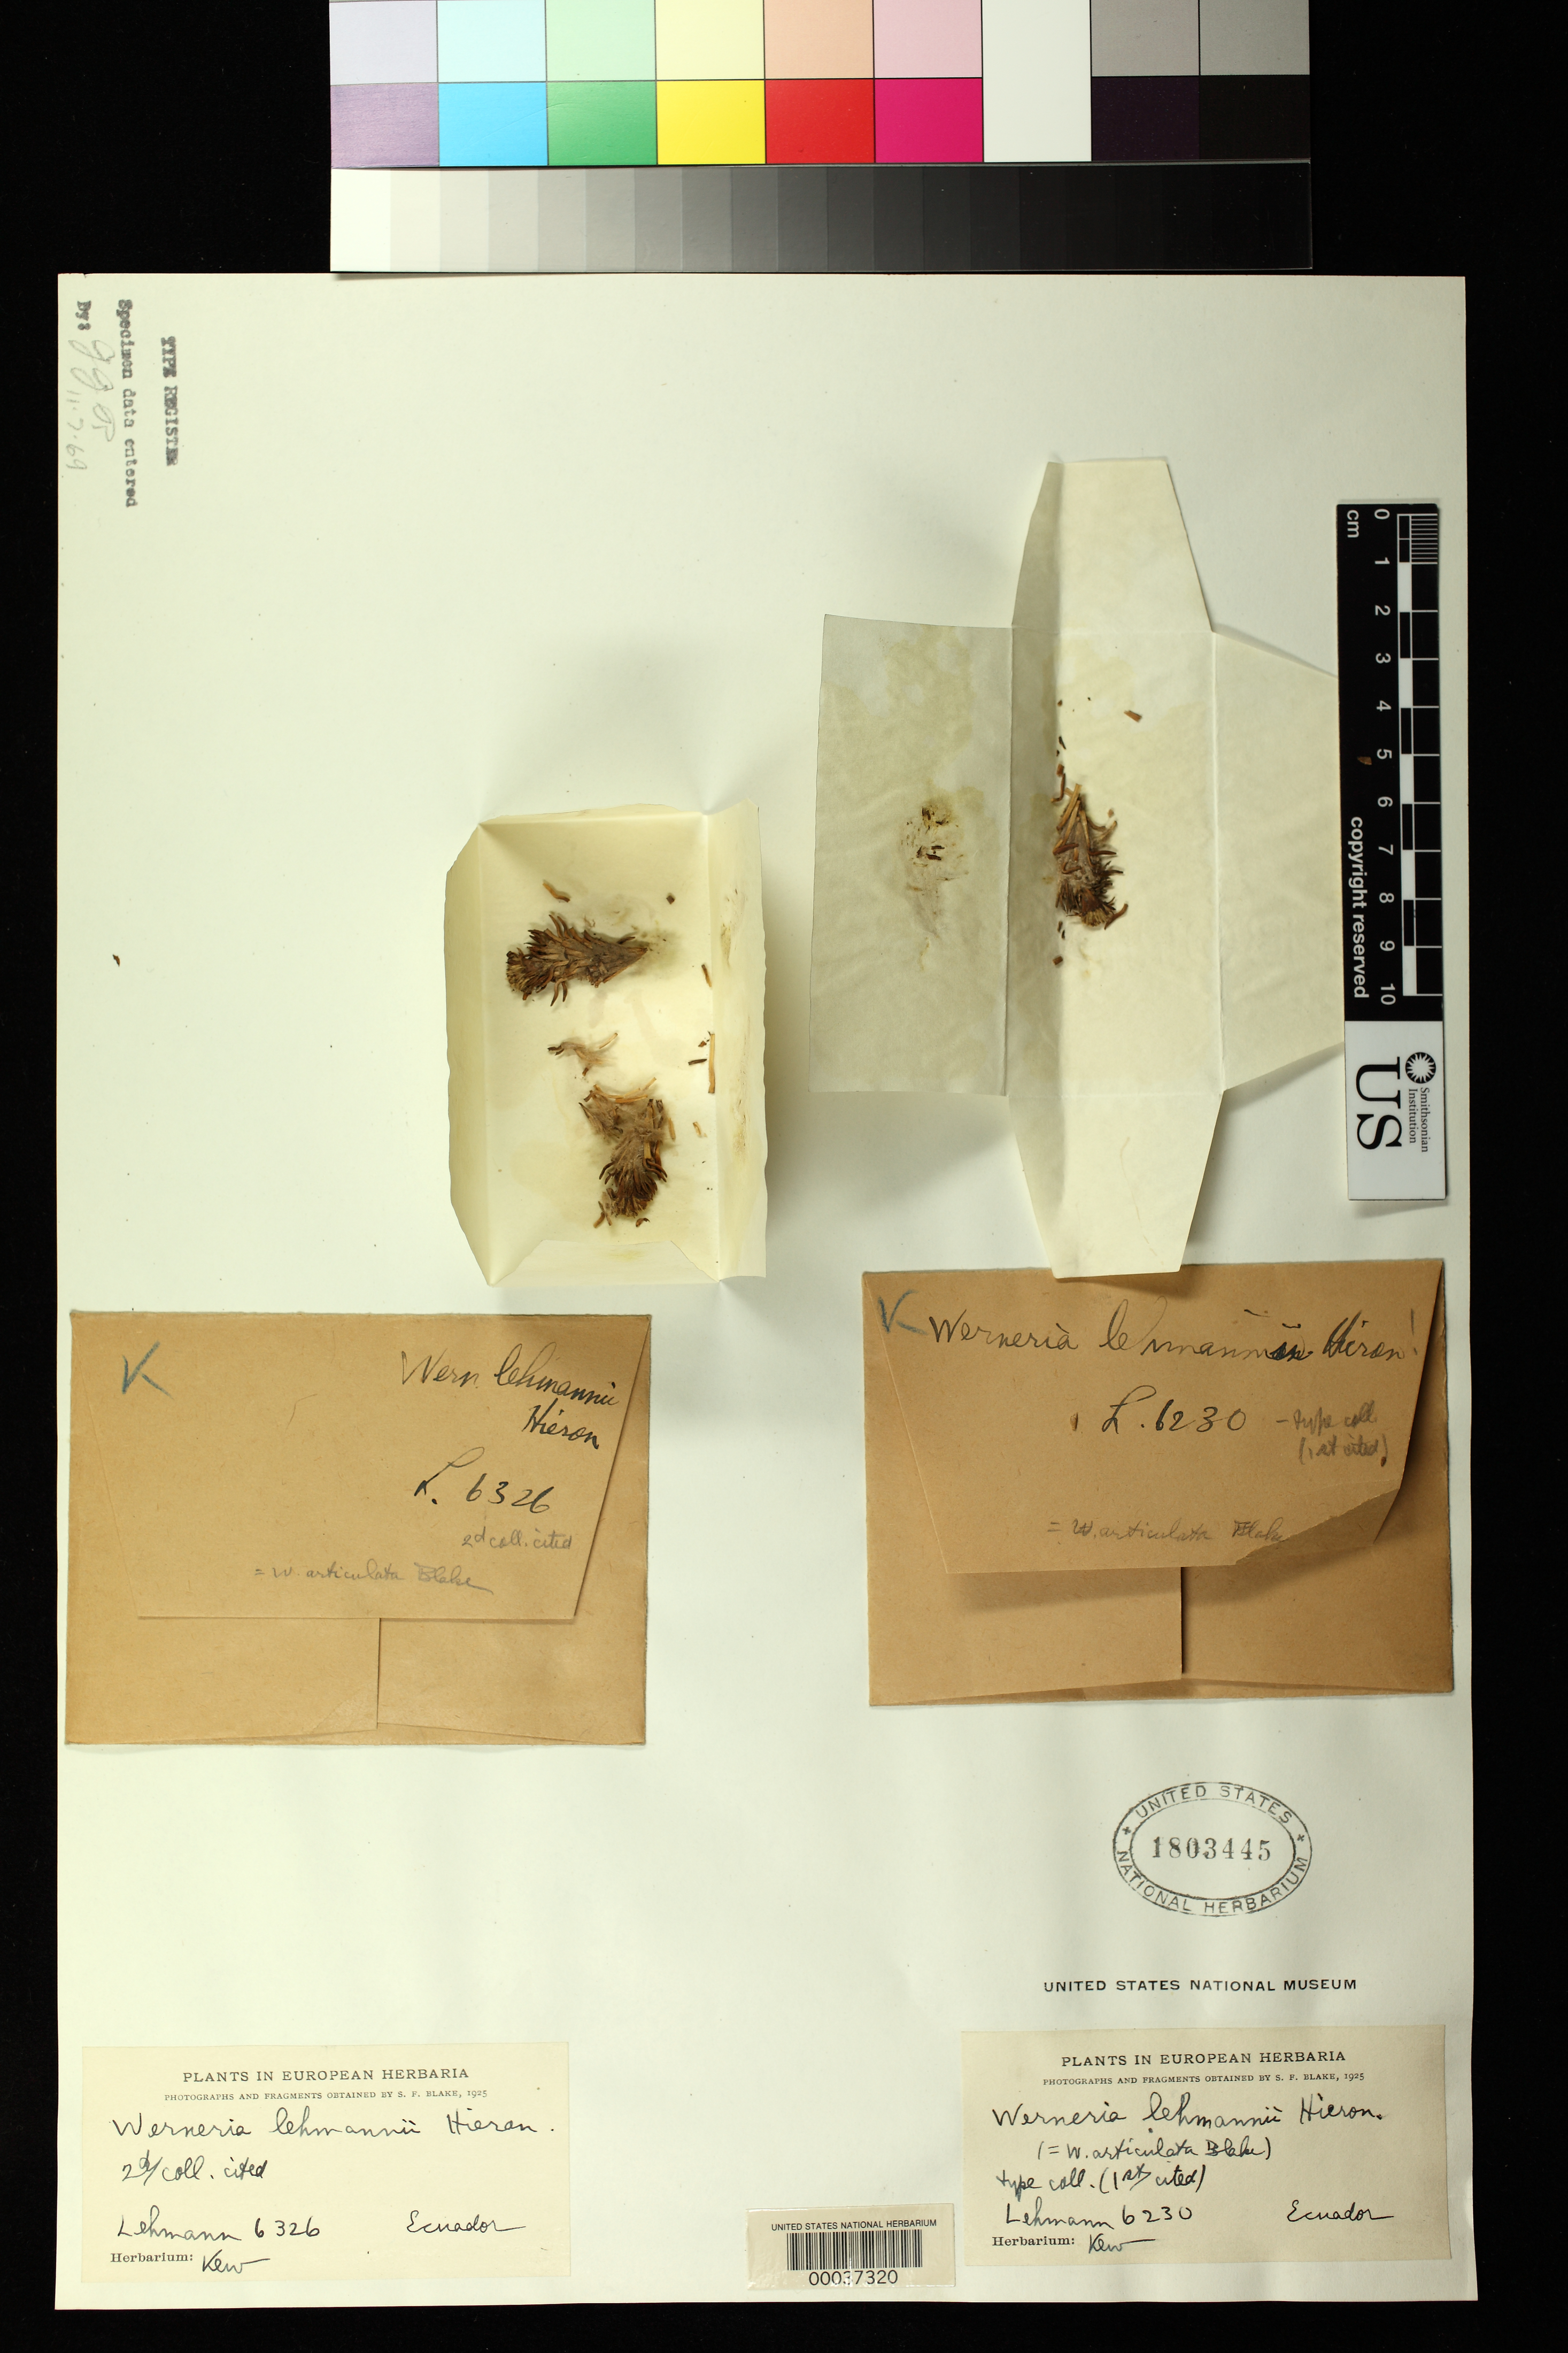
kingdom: Plantae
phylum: Tracheophyta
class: Magnoliopsida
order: Asterales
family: Asteraceae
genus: Werneria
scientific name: Werneria lehmannii Hieron., nom. illeg.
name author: Hieron.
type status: Isosyntype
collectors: F. C. Lehmann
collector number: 6230 & 6326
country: Ecuador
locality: Páramo de Mojanda supra Otavallo.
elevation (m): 3400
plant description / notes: Fragmentary material of type specimens of 2 different syntypes, both ex herb. Kew.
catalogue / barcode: US 1803445